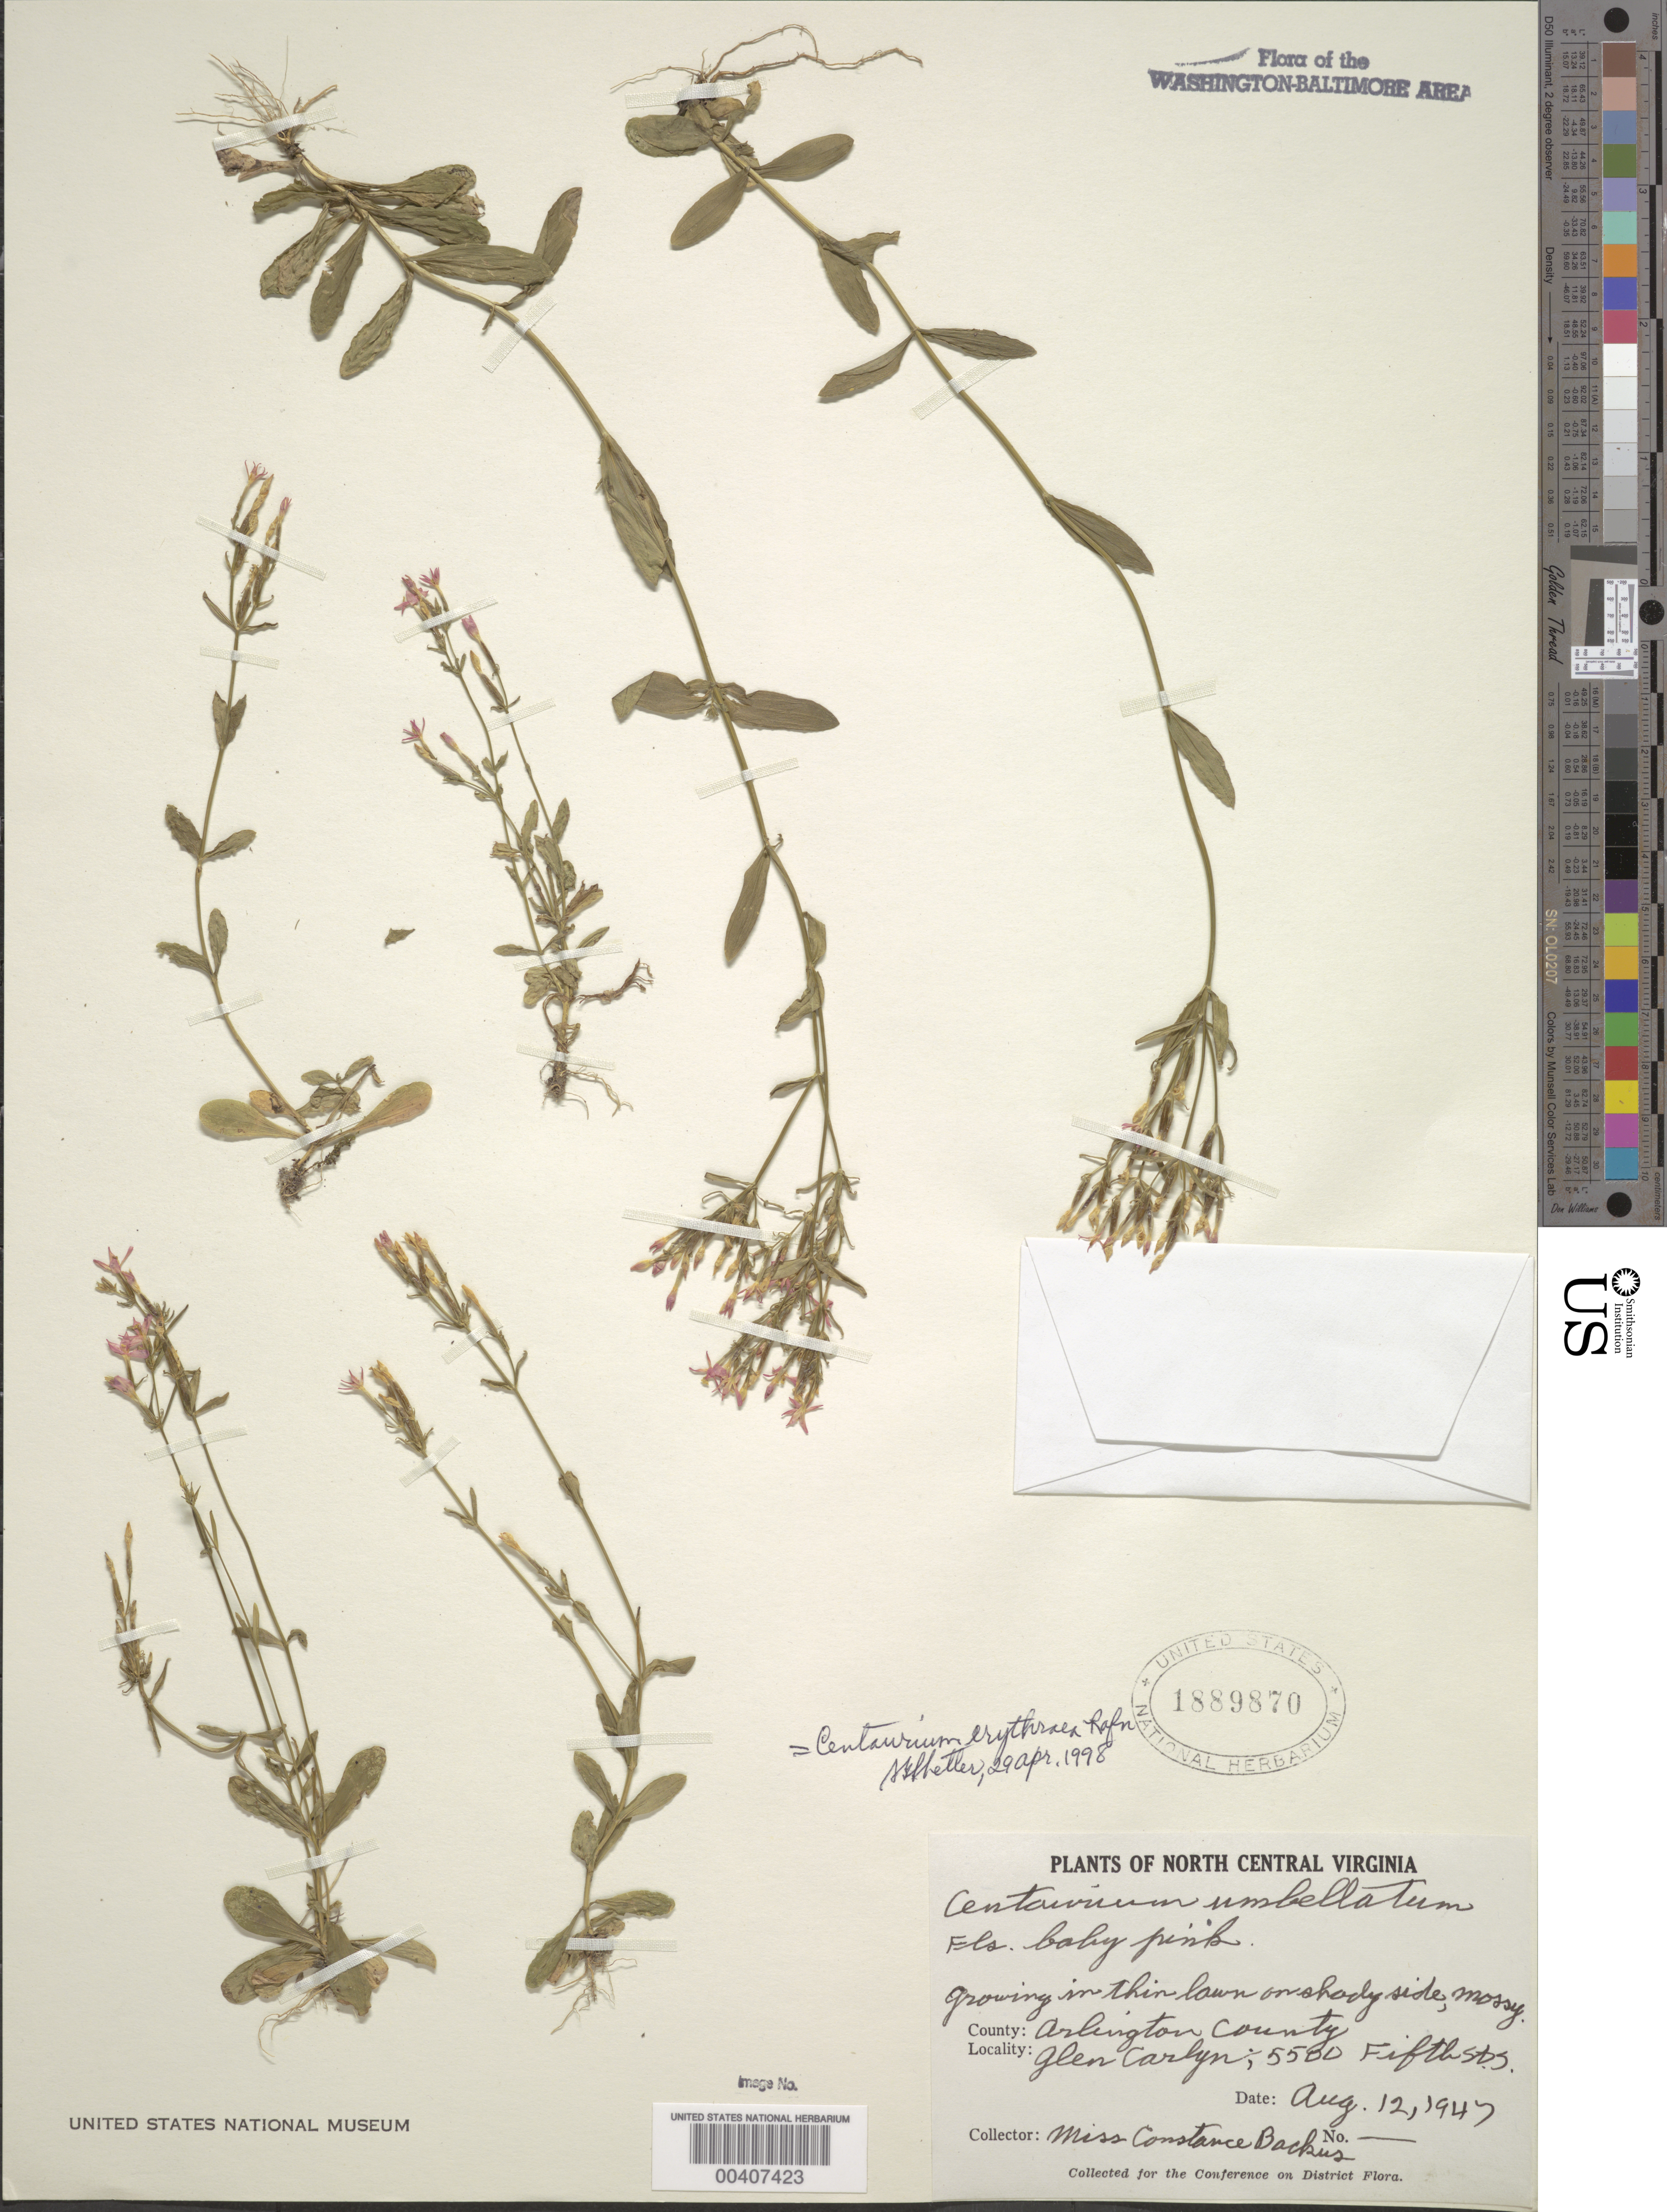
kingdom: Plantae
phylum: Tracheophyta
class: Magnoliopsida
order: Gentianales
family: Gentianaceae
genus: Centaurium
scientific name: Centaurium erythraea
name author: Rafn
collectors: C. Backus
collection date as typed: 12 Aug 1947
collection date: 1947-08-12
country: United States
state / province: Virginia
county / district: Arlington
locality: Glen Carlyn, 5580 5th St., S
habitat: Thin lawn on shady side, mossy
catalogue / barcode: US 1889870